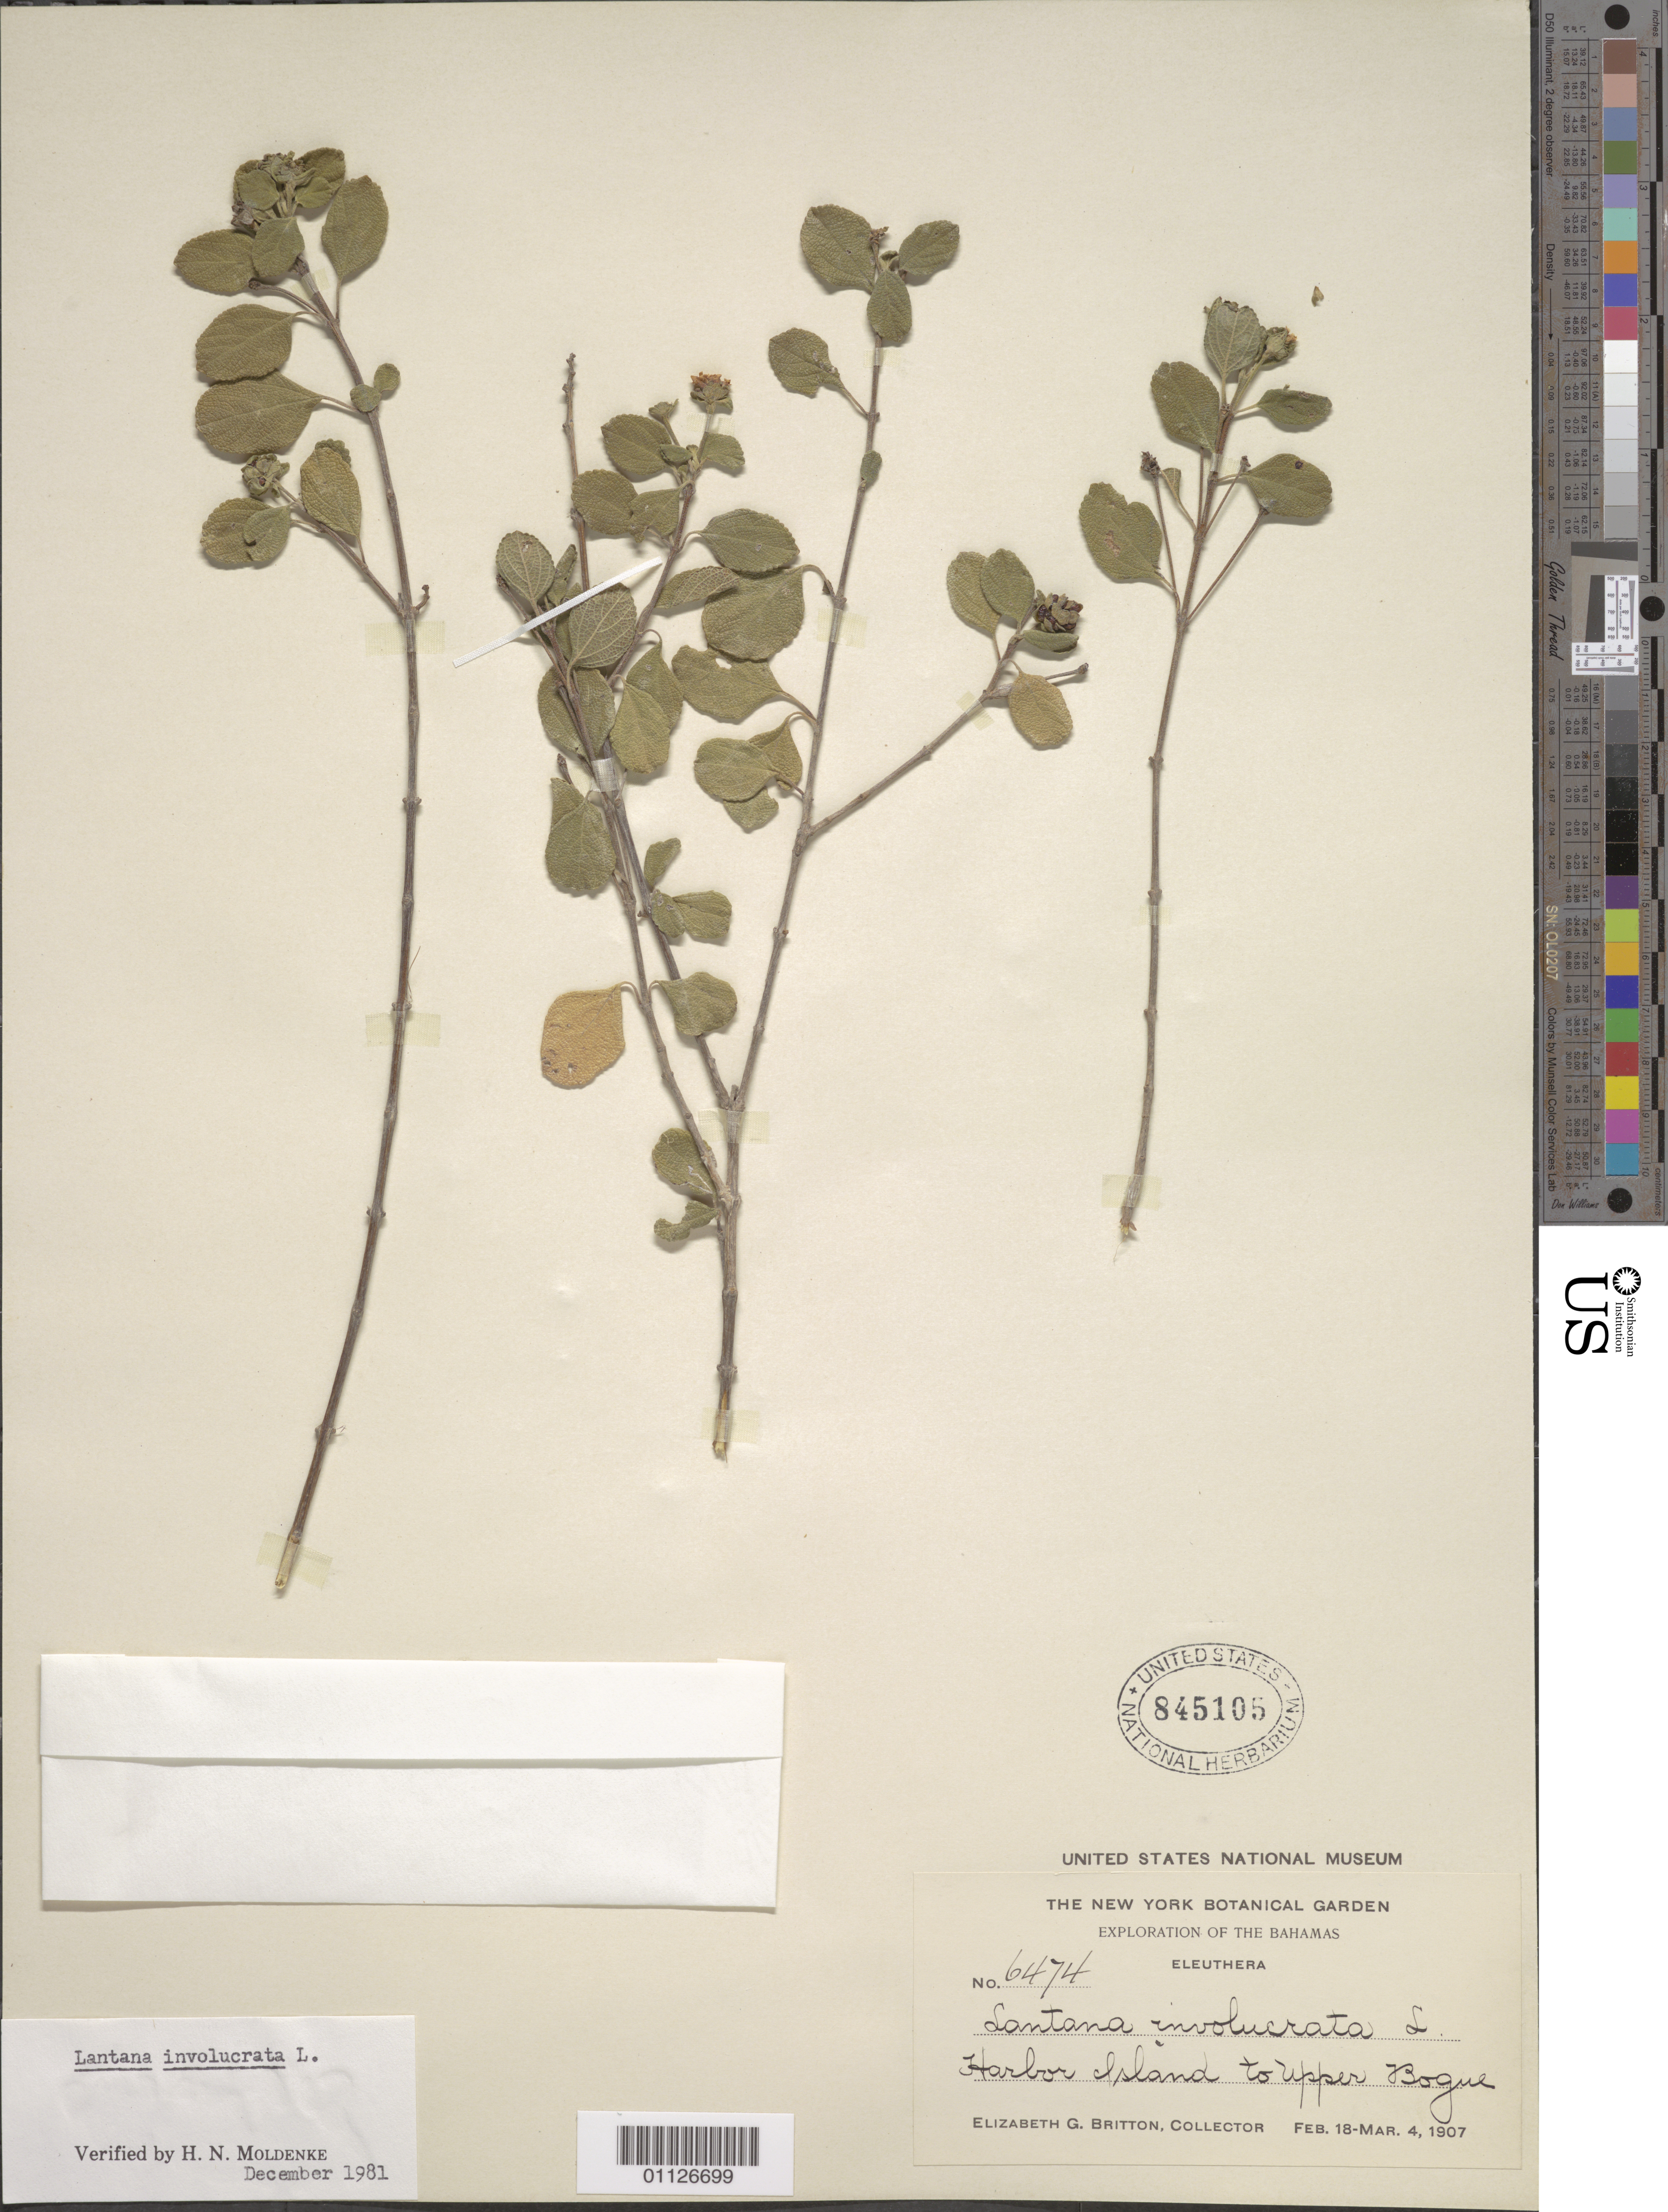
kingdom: Plantae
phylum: Tracheophyta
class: Magnoliopsida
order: Lamiales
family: Verbenaceae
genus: Lantana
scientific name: Lantana involucrata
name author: L.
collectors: E. G. Britton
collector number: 6474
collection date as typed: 18 Feb 1907 to 04 Mar 1907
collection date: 1907-02-18/1907-03-04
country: Bahamas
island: East Bimini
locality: harbor Island to Upper Bogue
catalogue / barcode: US 845105